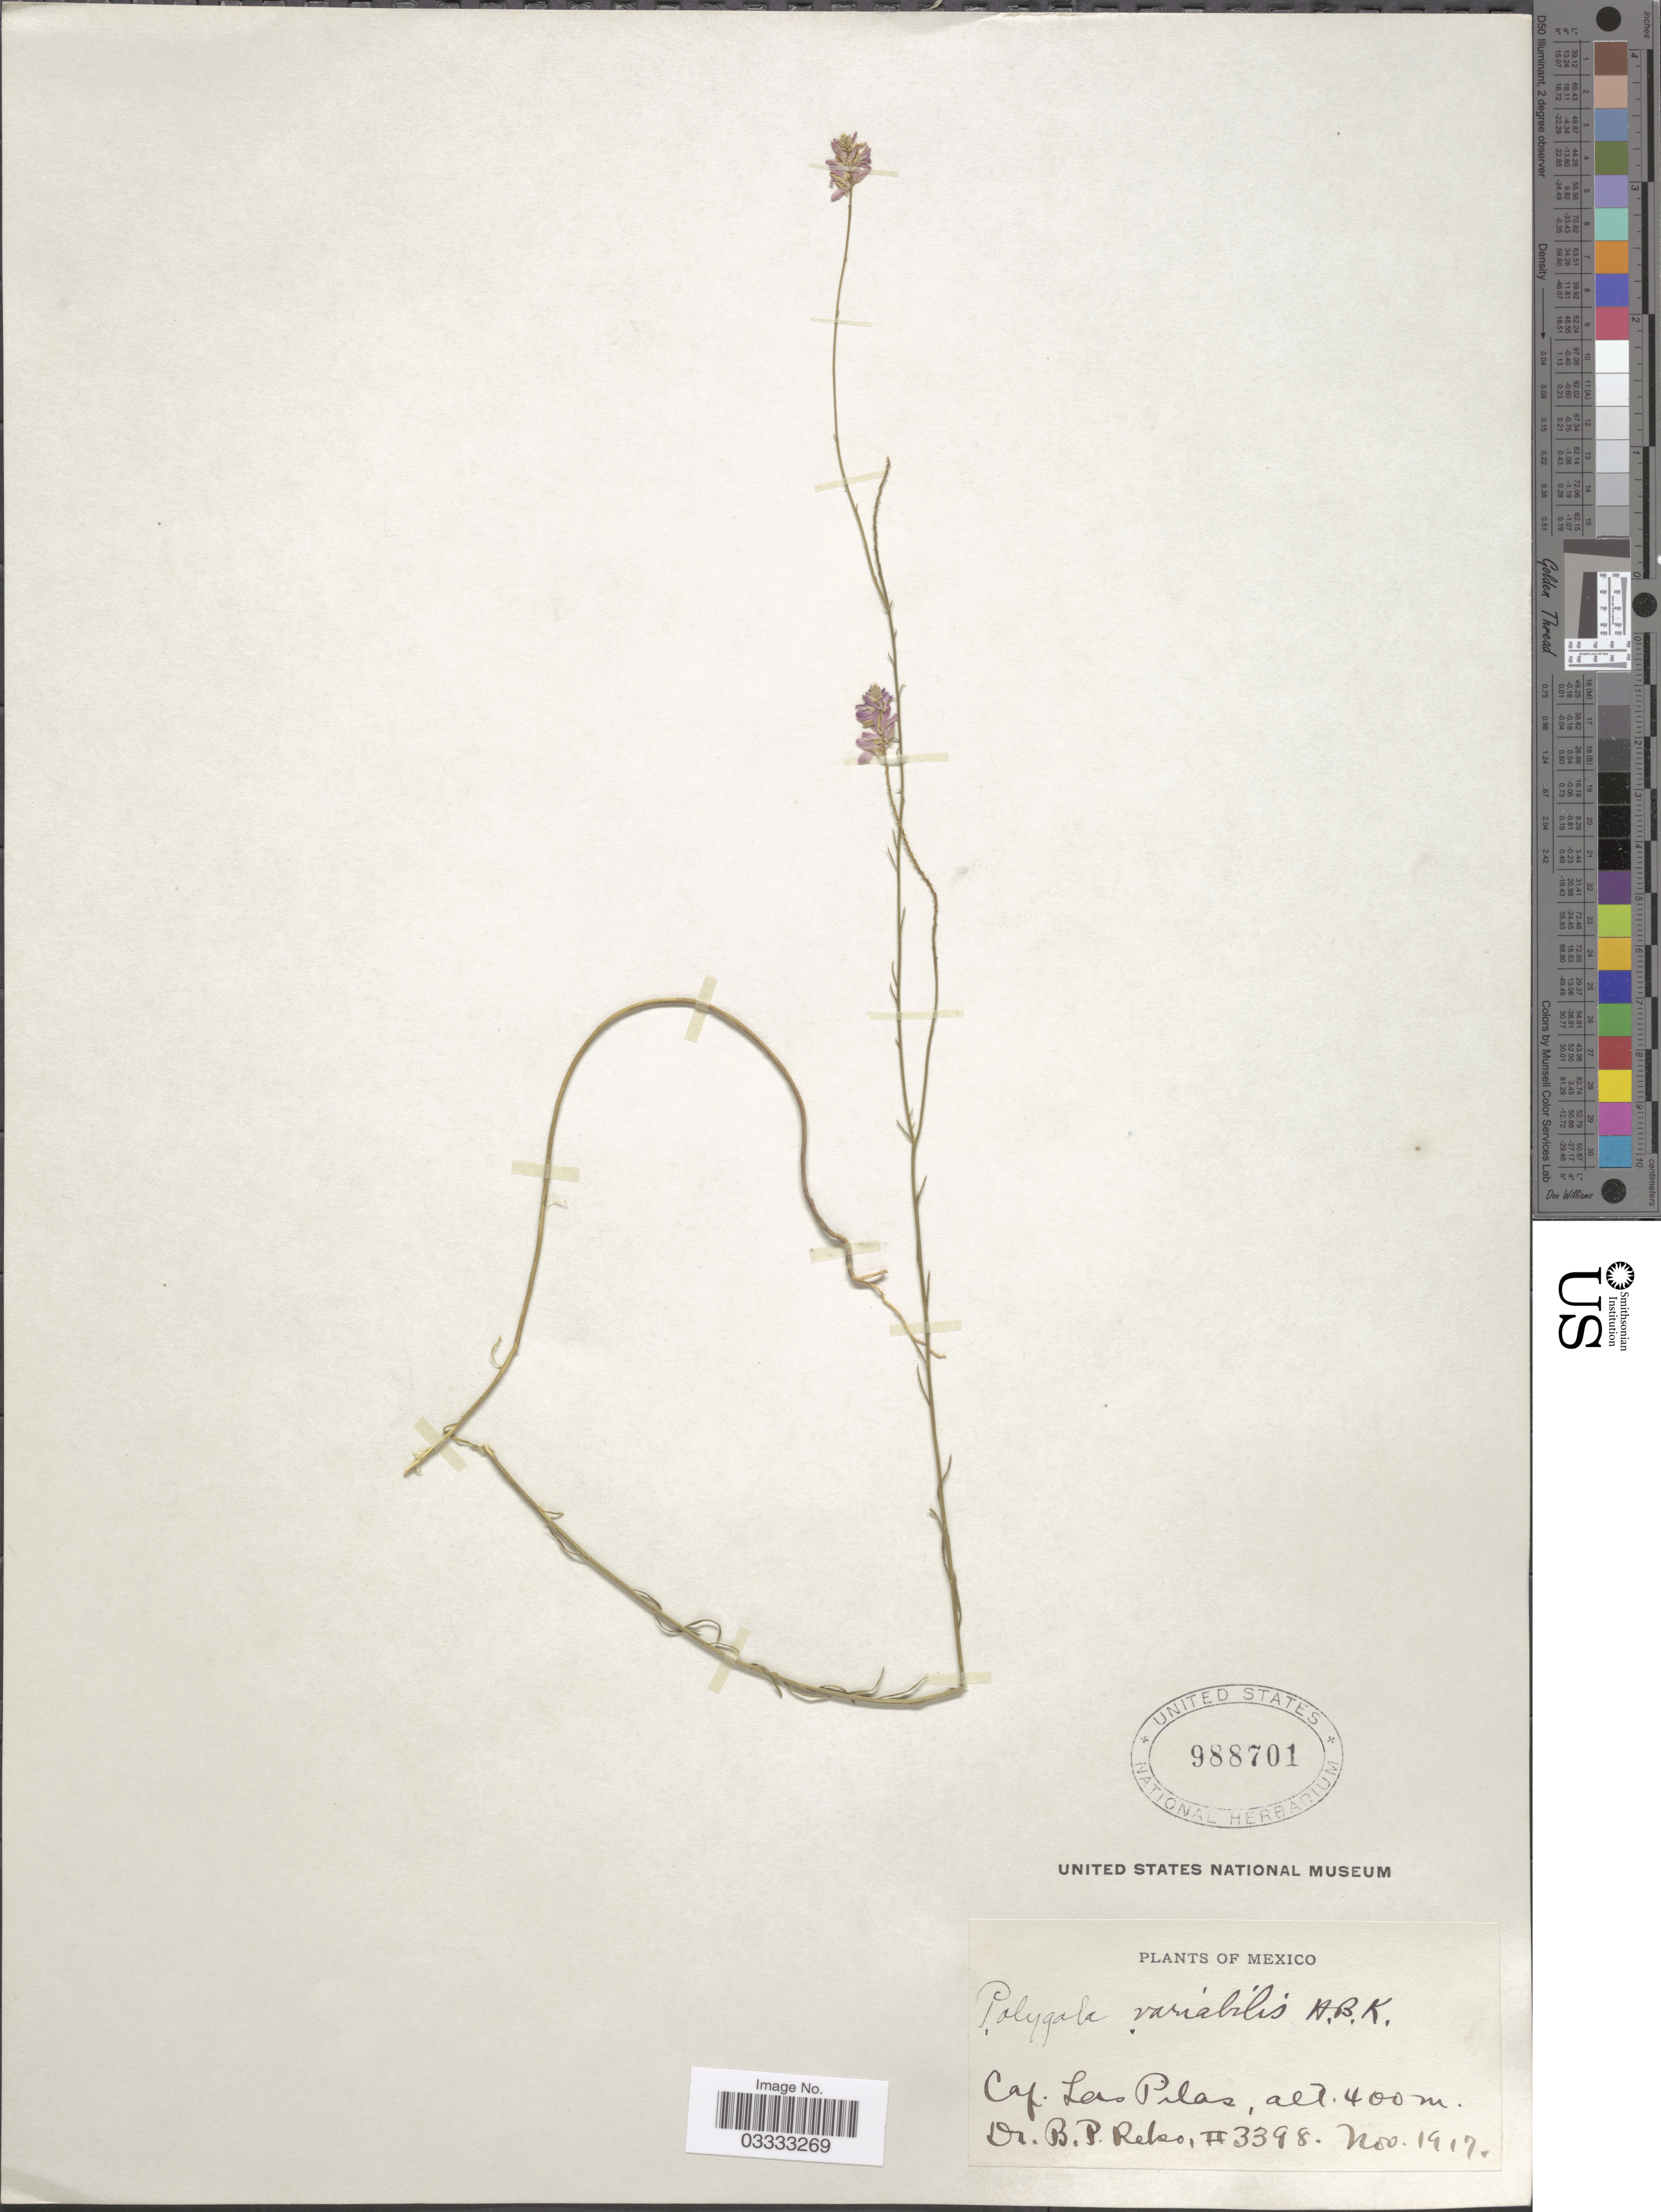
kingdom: Plantae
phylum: Tracheophyta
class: Magnoliopsida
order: Fabales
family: Polygalaceae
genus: Polygala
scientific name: Polygala variabilis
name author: Kunth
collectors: B. P. Reko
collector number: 3398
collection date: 1917-11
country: Mexico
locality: Caf. Las Pilas.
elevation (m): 400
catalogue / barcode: US 988701